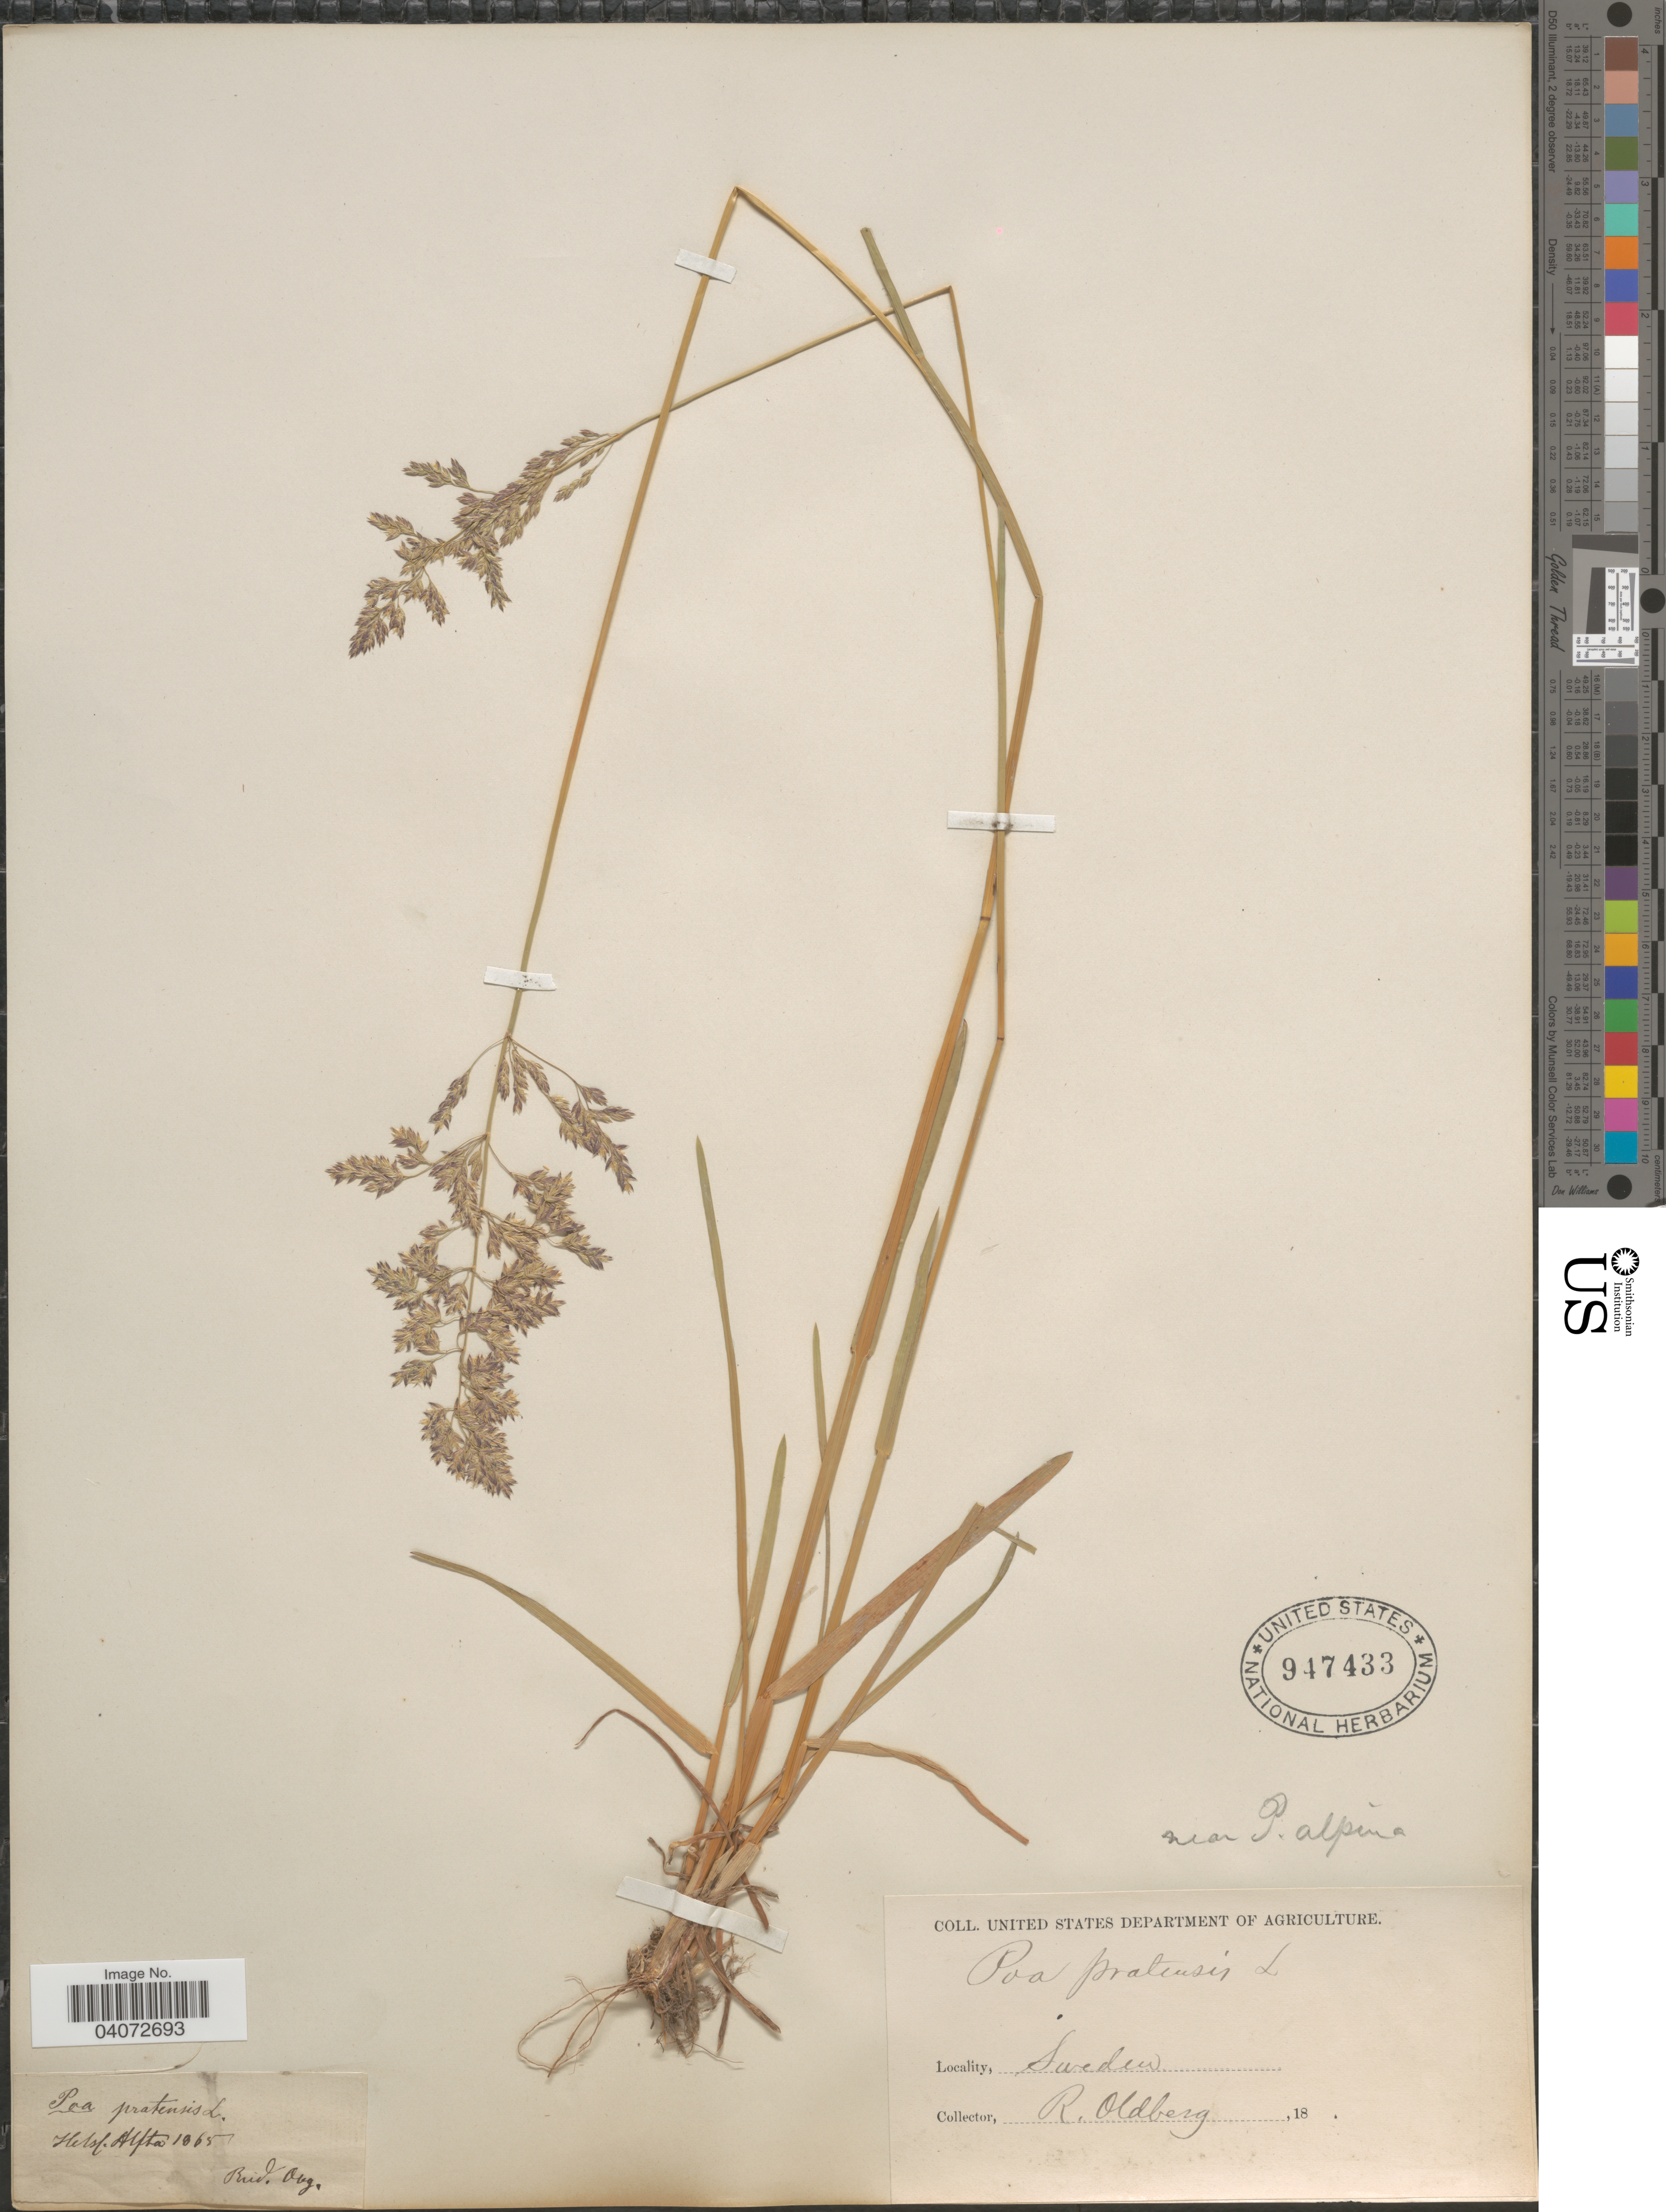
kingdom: Plantae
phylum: Tracheophyta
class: Liliopsida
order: Poales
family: Poaceae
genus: Poa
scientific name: Poa pratensis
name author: L.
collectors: R. Oldberg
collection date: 1865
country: Sweden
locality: Hels., Alfta.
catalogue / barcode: US 947433